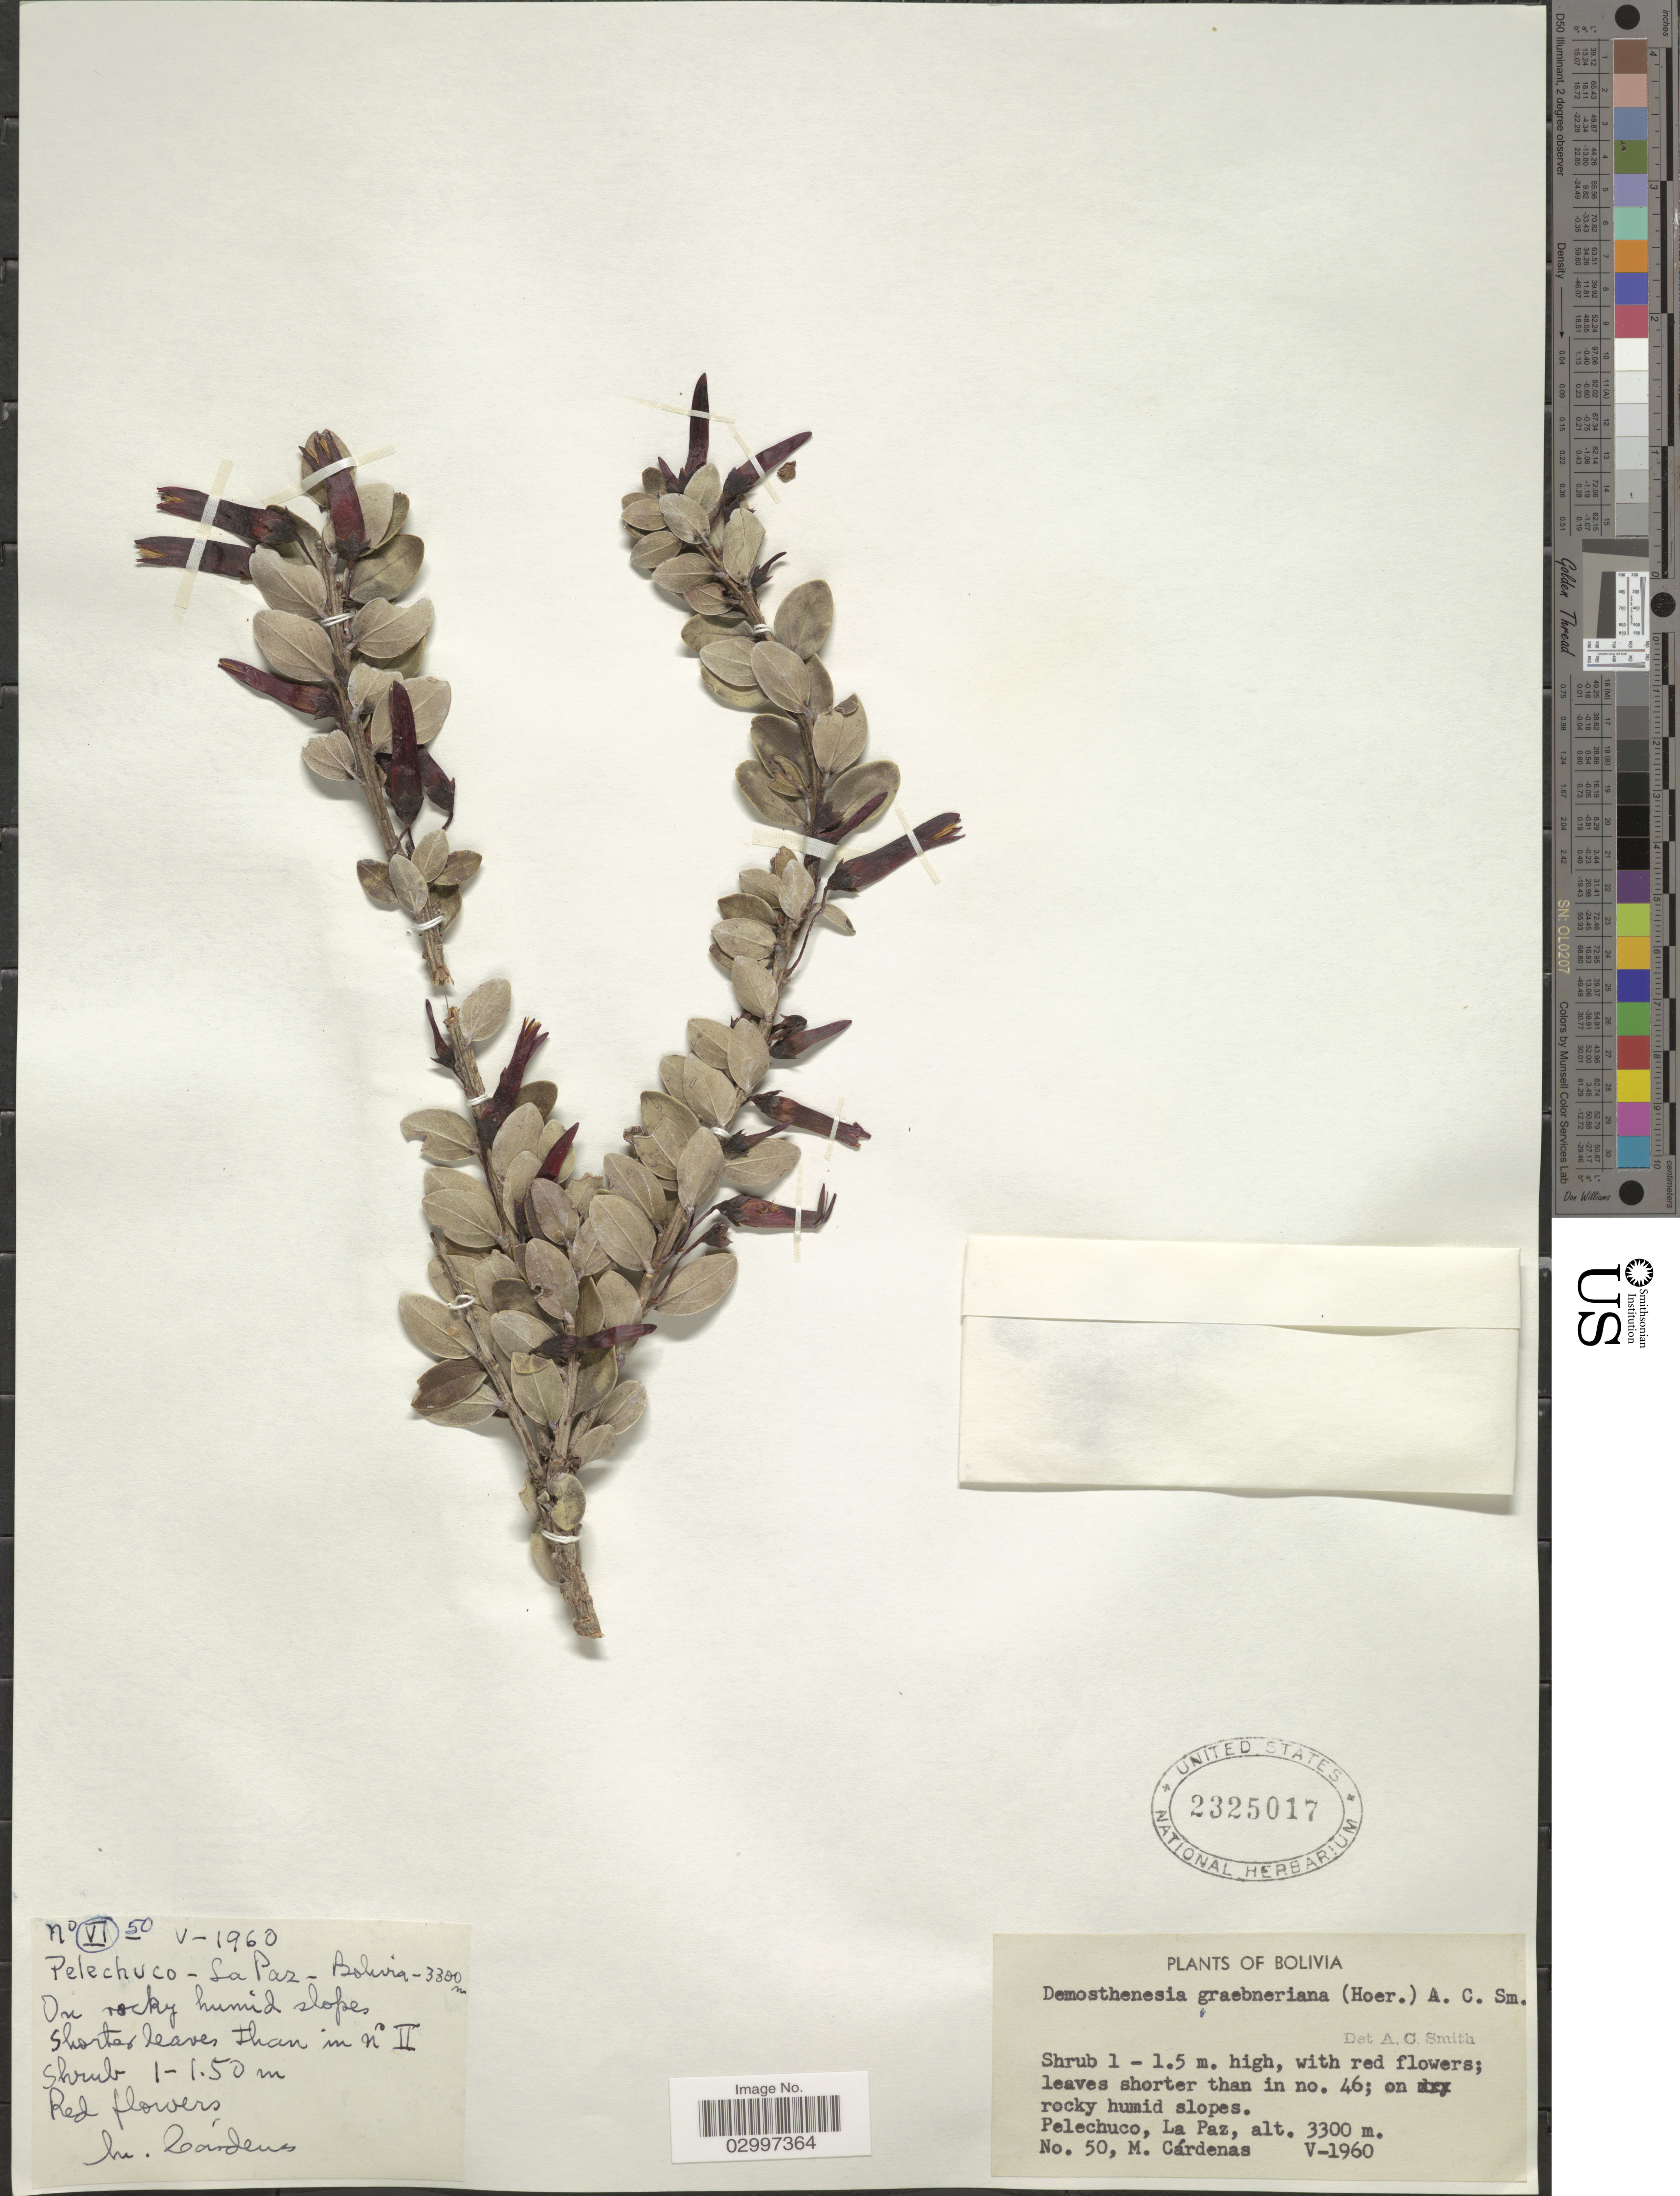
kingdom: Plantae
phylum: Tracheophyta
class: Magnoliopsida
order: Ericales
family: Ericaceae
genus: Demosthenesia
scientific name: Demosthenesia graebneriana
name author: (Hoerold) A.C. Sm.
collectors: M. Cárdenas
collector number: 50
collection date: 1960-05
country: Bolivia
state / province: La Paz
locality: Pelechuco.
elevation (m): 3300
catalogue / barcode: US 2325017